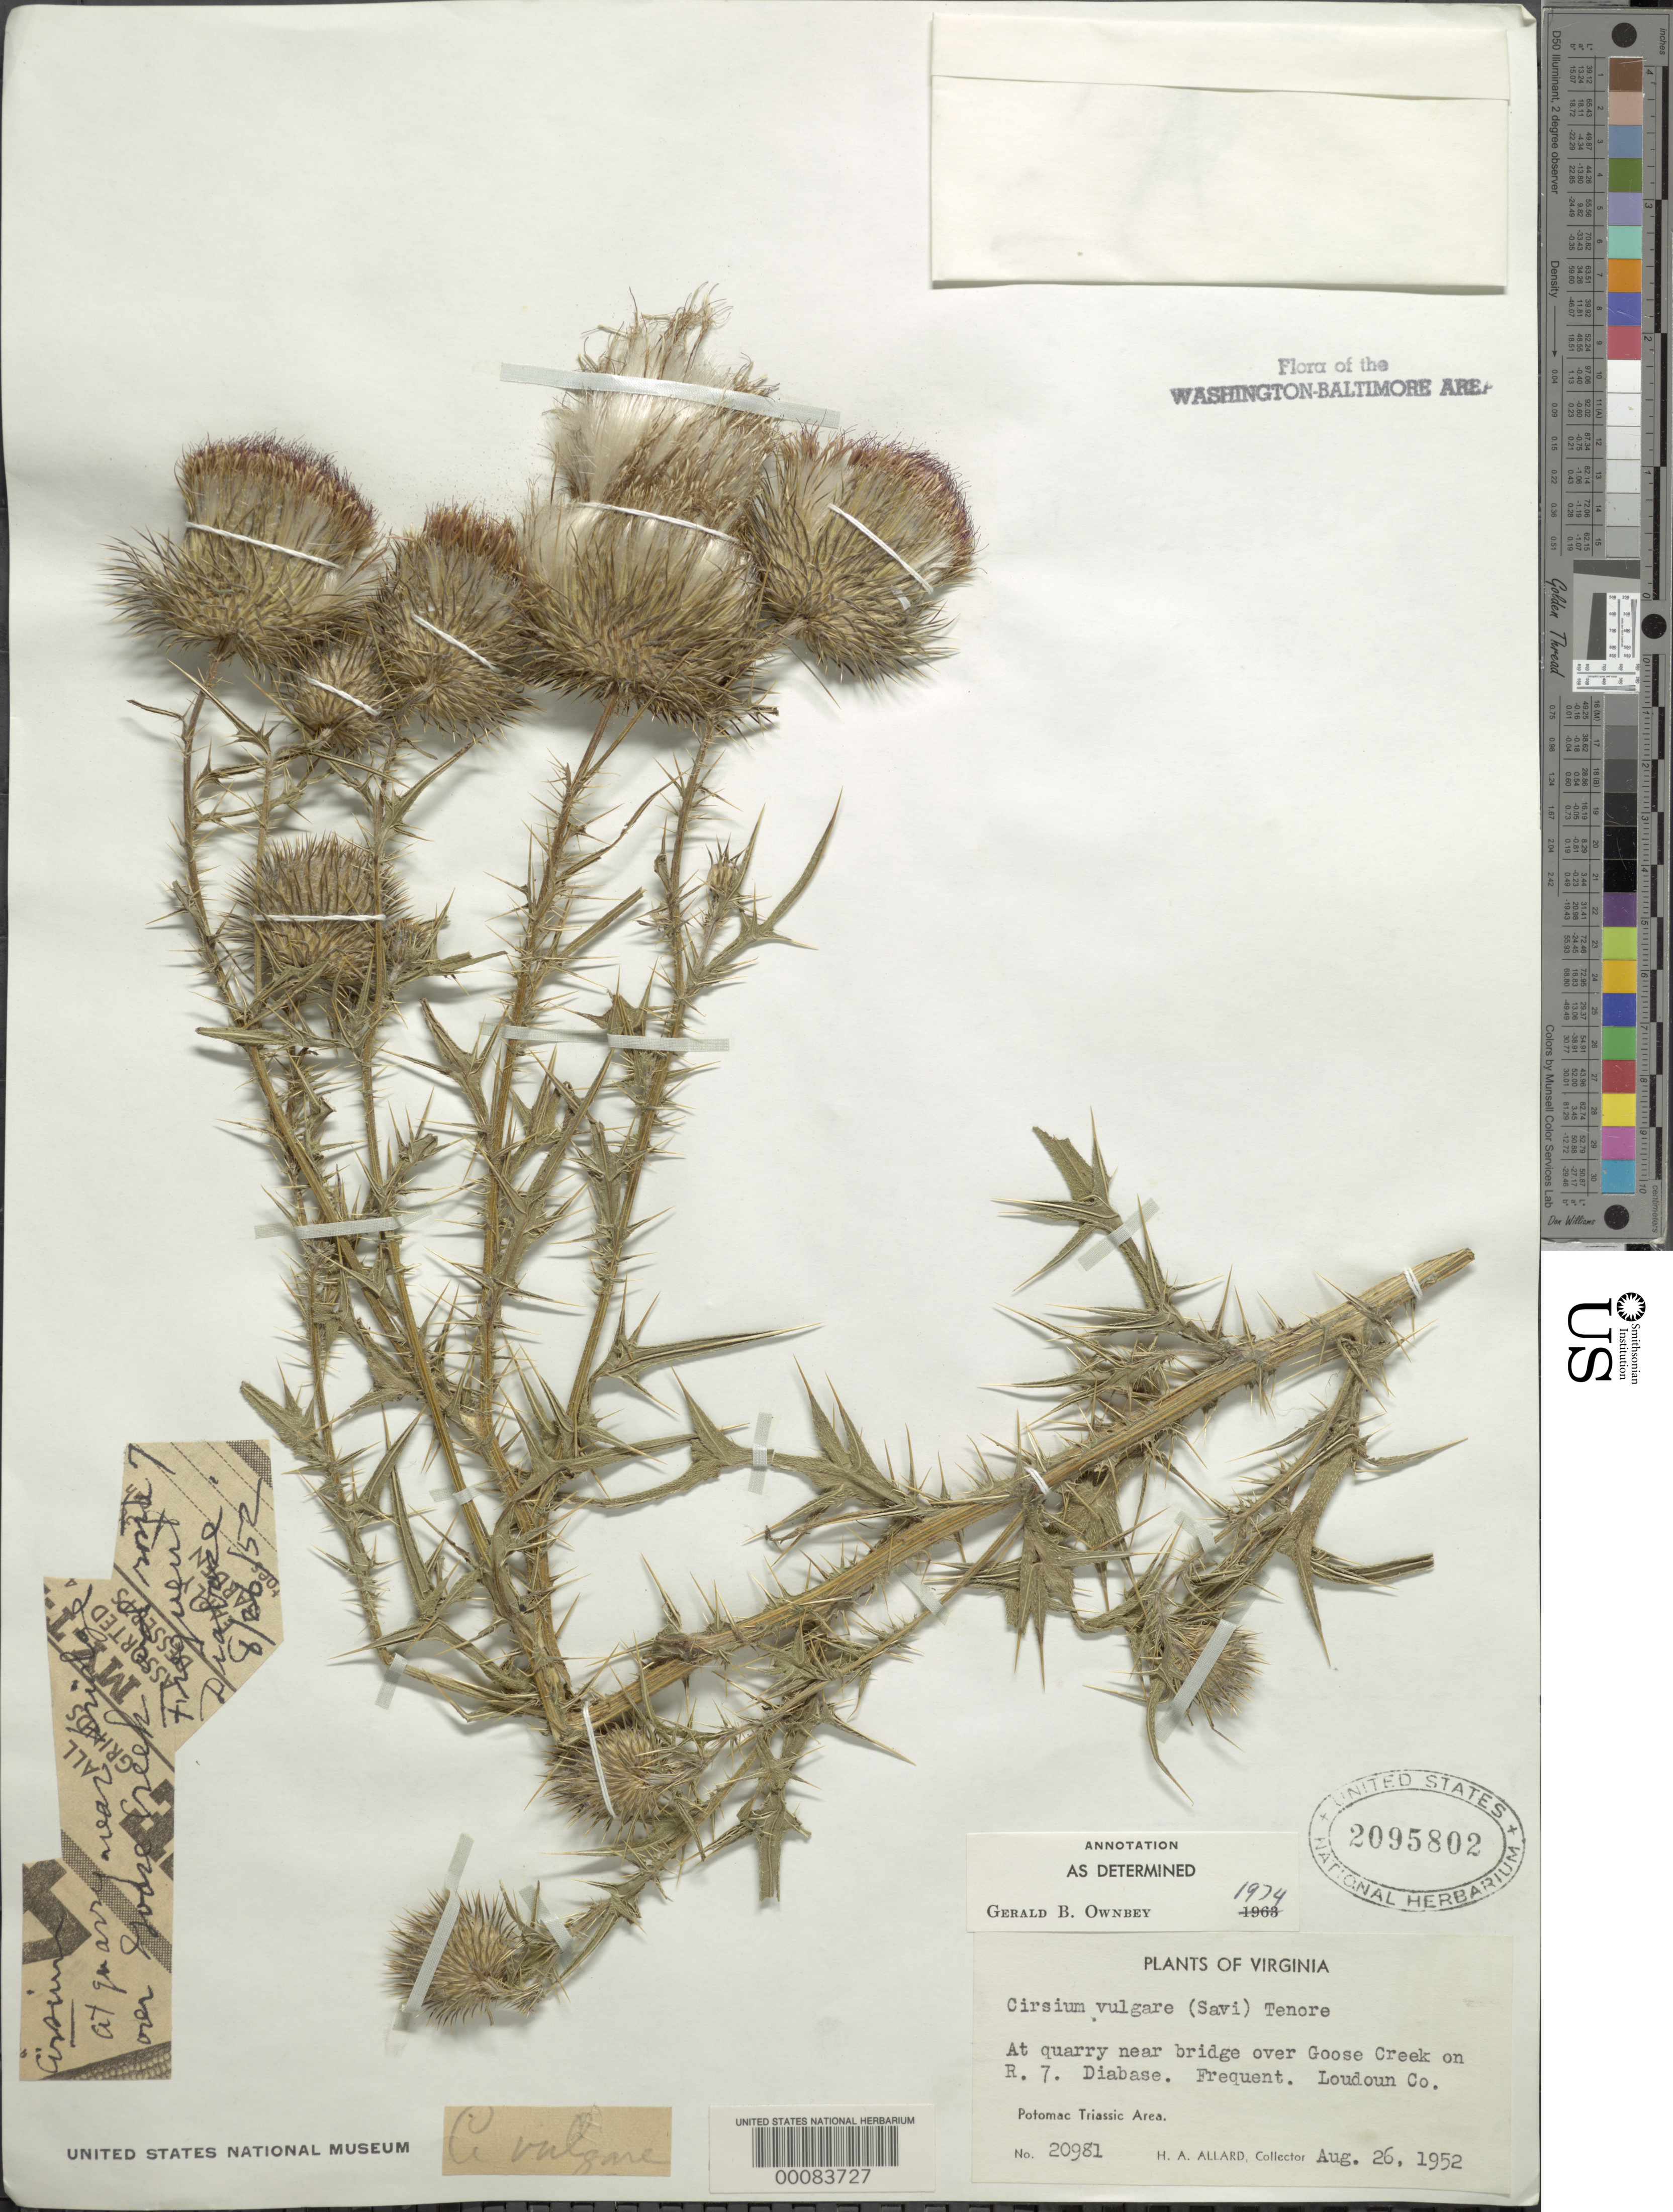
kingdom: Plantae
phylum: Tracheophyta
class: Magnoliopsida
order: Asterales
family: Asteraceae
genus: Cirsium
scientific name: Cirsium vulgare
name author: (Savi) Ten.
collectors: H. A. Allard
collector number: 20981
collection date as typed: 26 Aug 1952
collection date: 1952-08-26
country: United States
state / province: Virginia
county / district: Loudoun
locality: Rt. 7 at Goose Creek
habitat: Quarry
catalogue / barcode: US 2095802